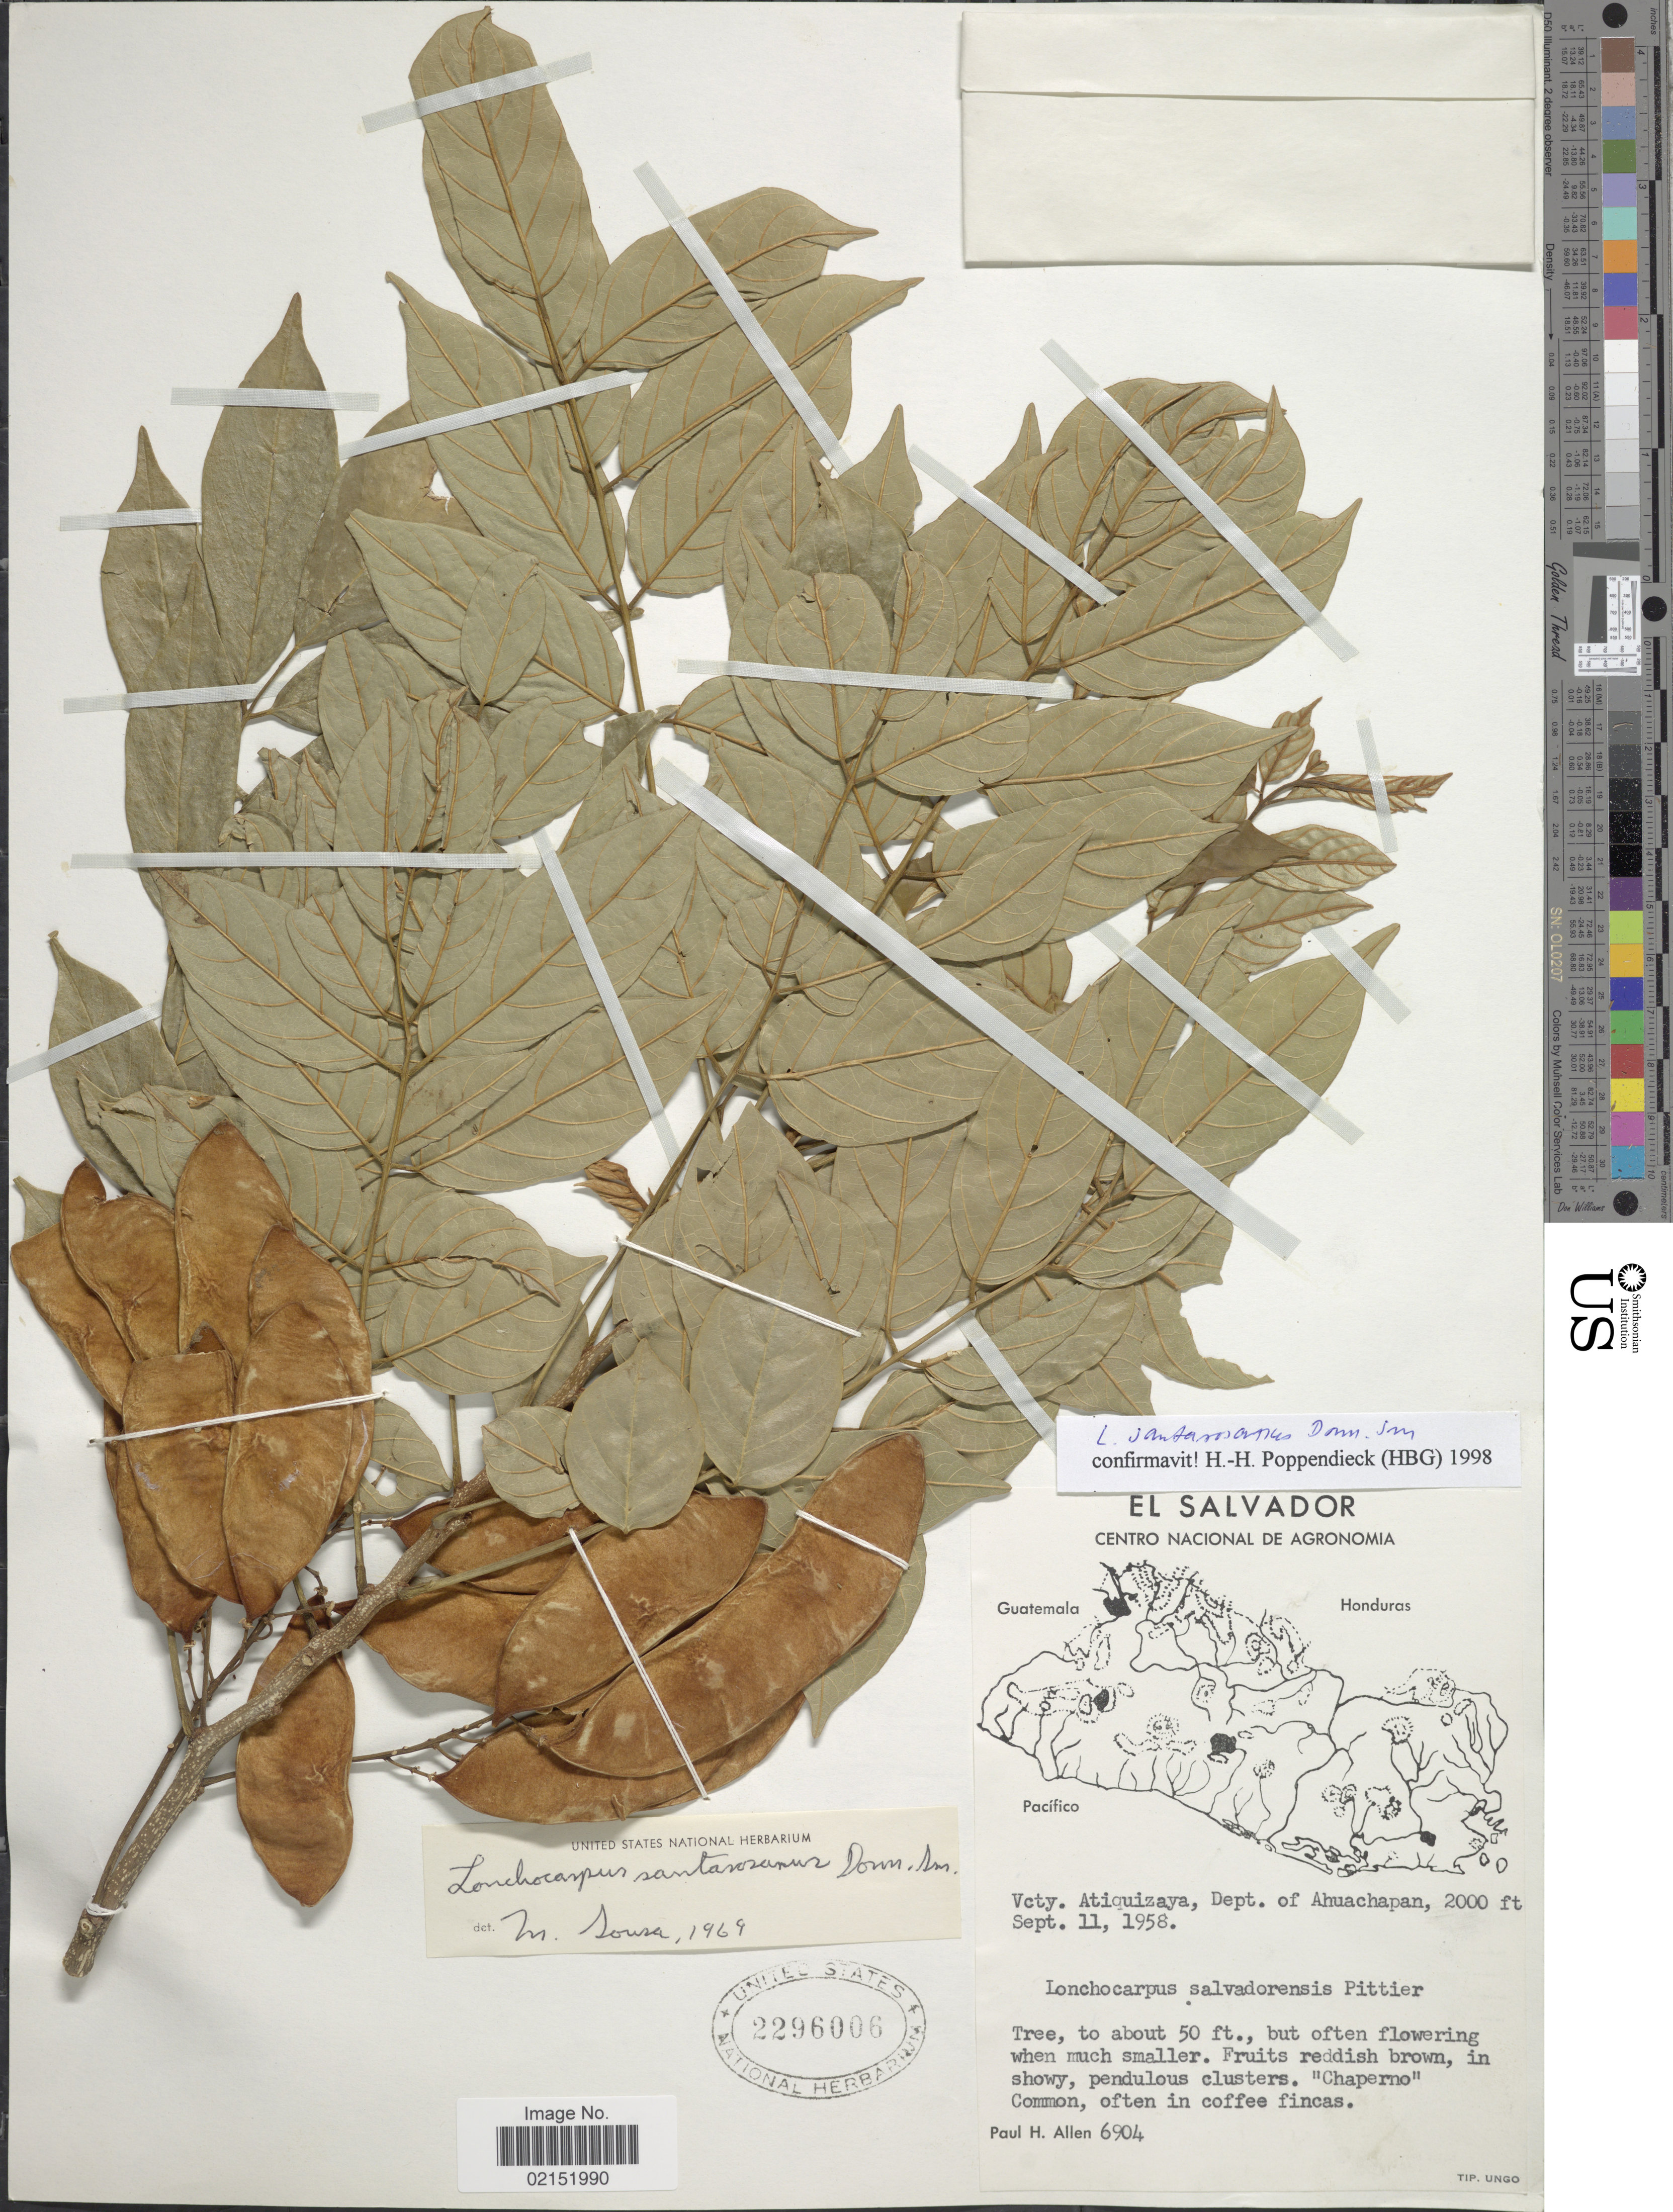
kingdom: Plantae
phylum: Tracheophyta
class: Magnoliopsida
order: Fabales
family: Fabaceae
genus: Lonchocarpus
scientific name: Lonchocarpus santarosanus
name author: Donn. Sm.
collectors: P. H. Allen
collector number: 6904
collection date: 1958-09-11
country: El Salvador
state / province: Ahuachapan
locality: Vcty. Atiquizaya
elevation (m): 610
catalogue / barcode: US 2296006